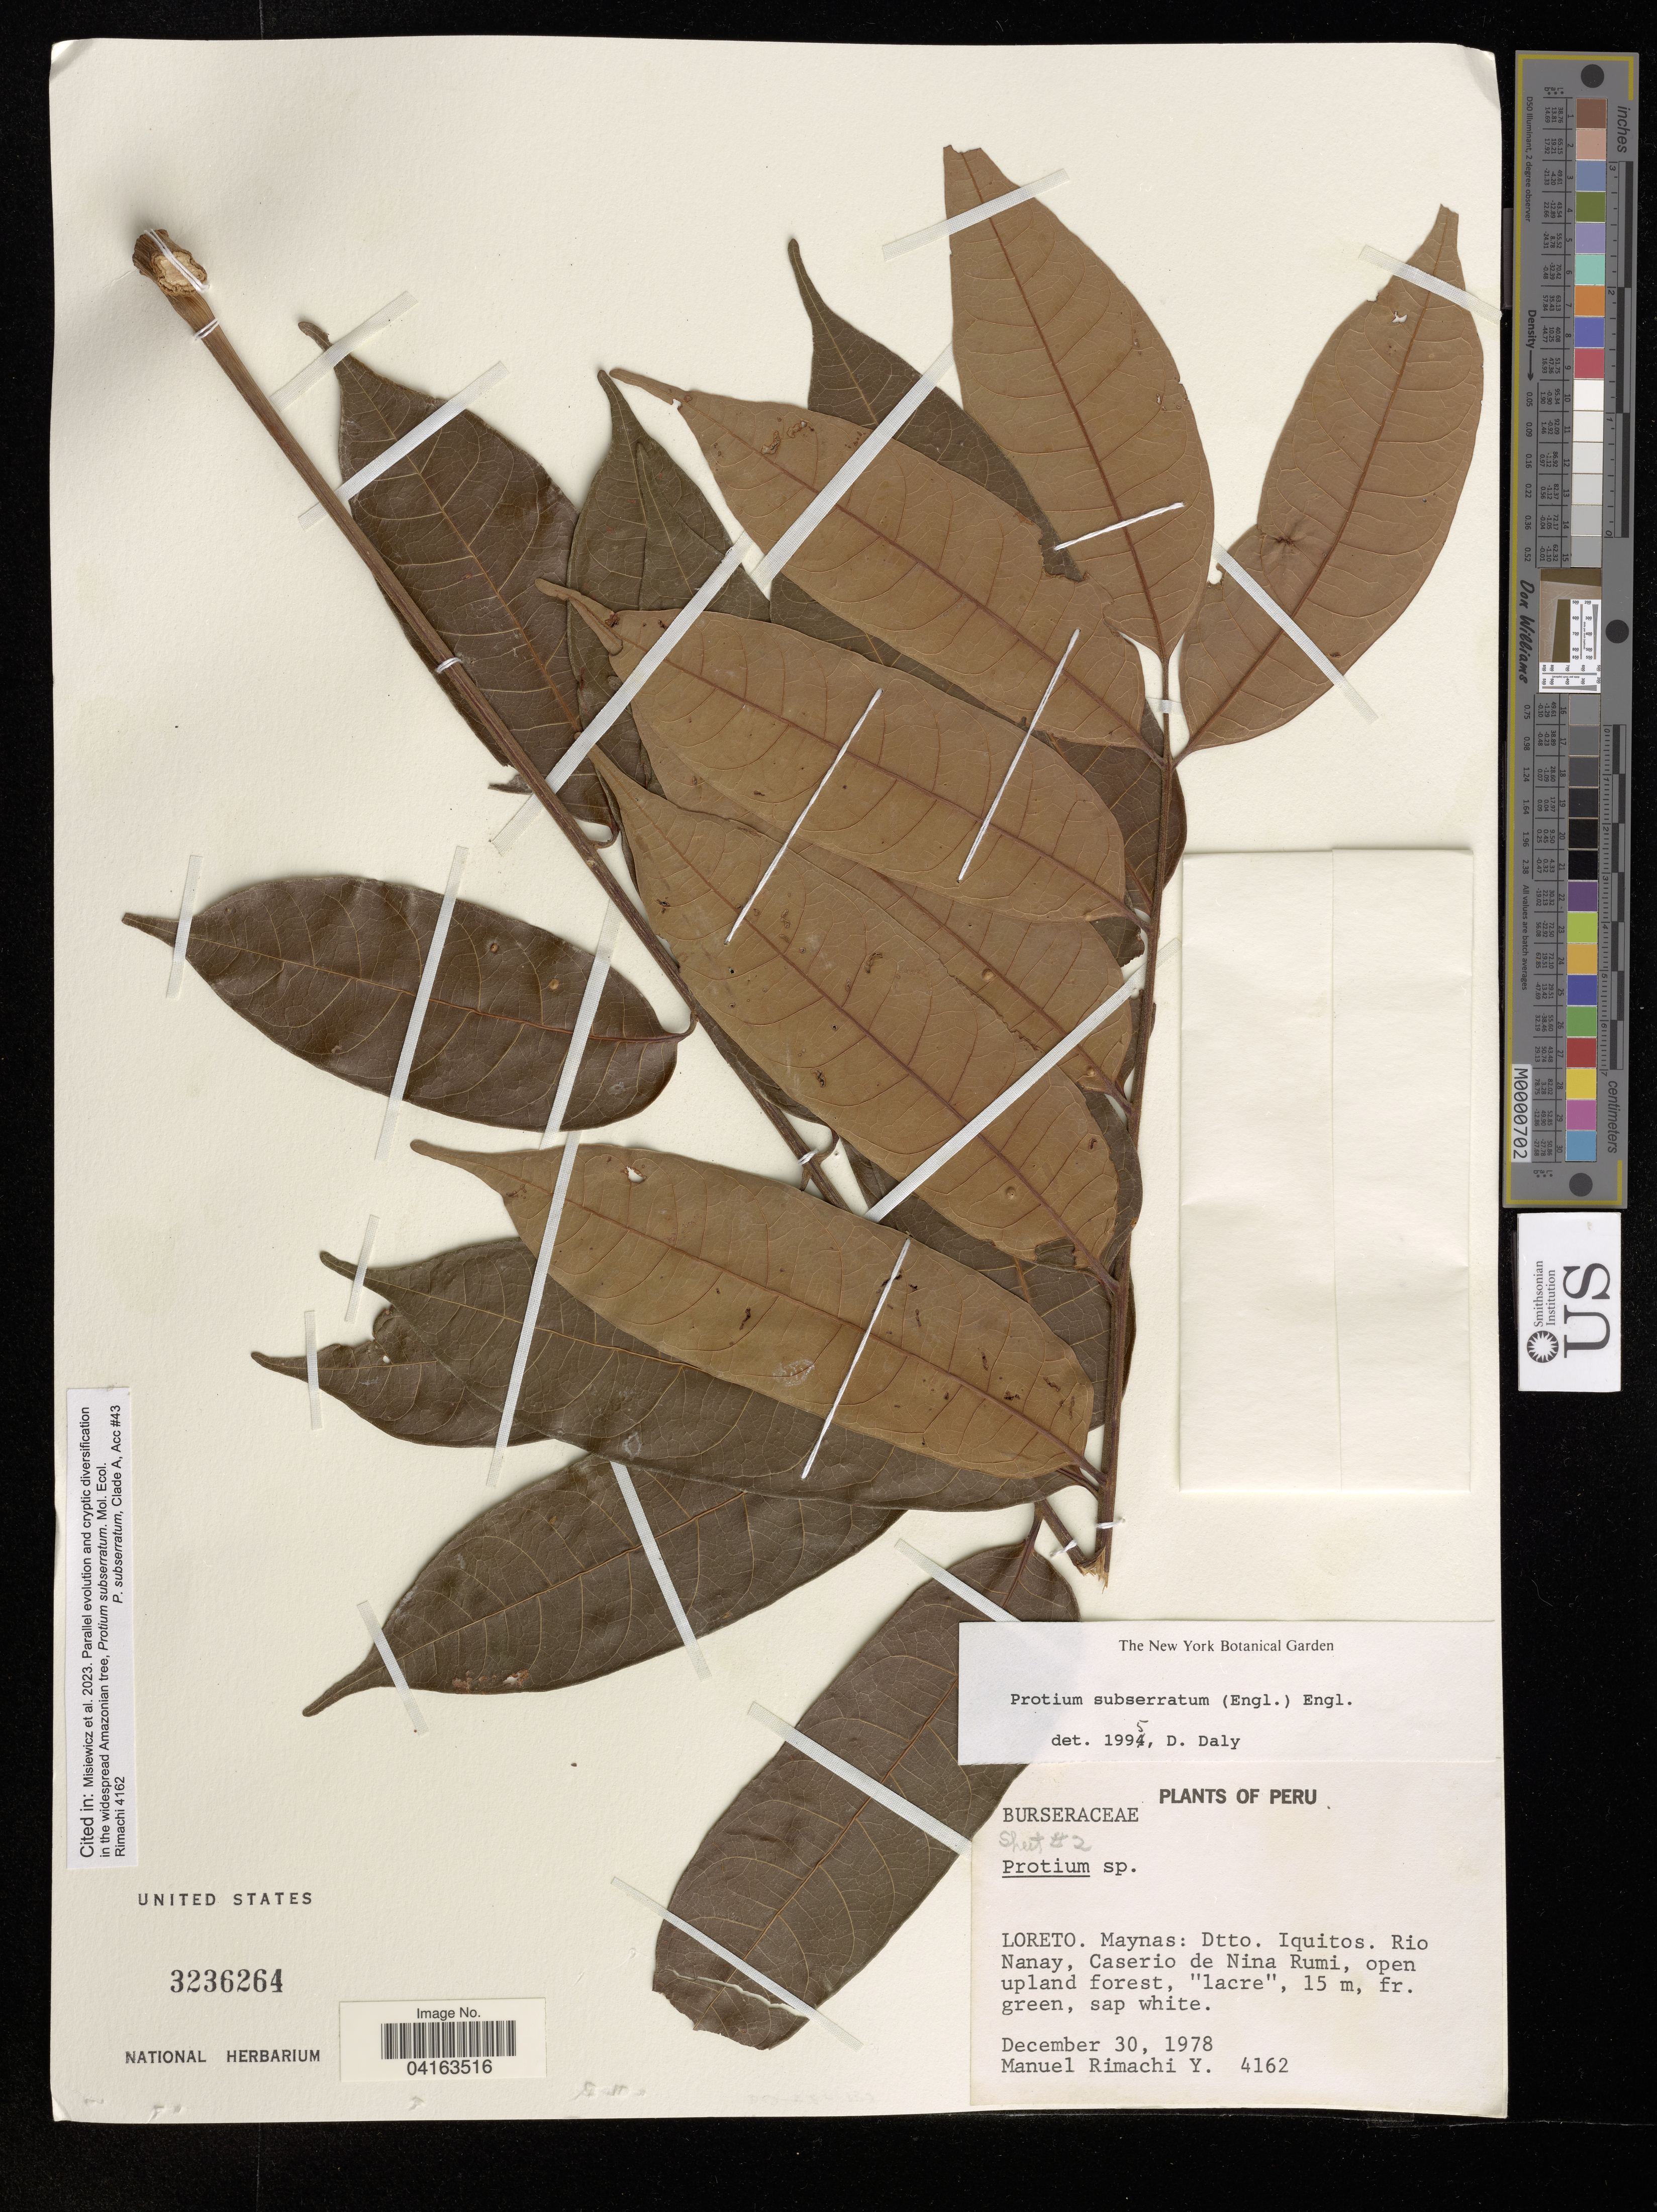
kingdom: Plantae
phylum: Tracheophyta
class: Magnoliopsida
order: Sapindales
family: Burseraceae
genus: Protium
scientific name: Protium subserratum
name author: (Engl.) Engl.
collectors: M. Rimachi Y.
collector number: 4162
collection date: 1978-12-30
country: Peru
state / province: Loreto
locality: Maynas: Dtto. Iquitos. Rio Nanay, Caserio de Nina Rumi.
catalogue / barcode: US 3236264